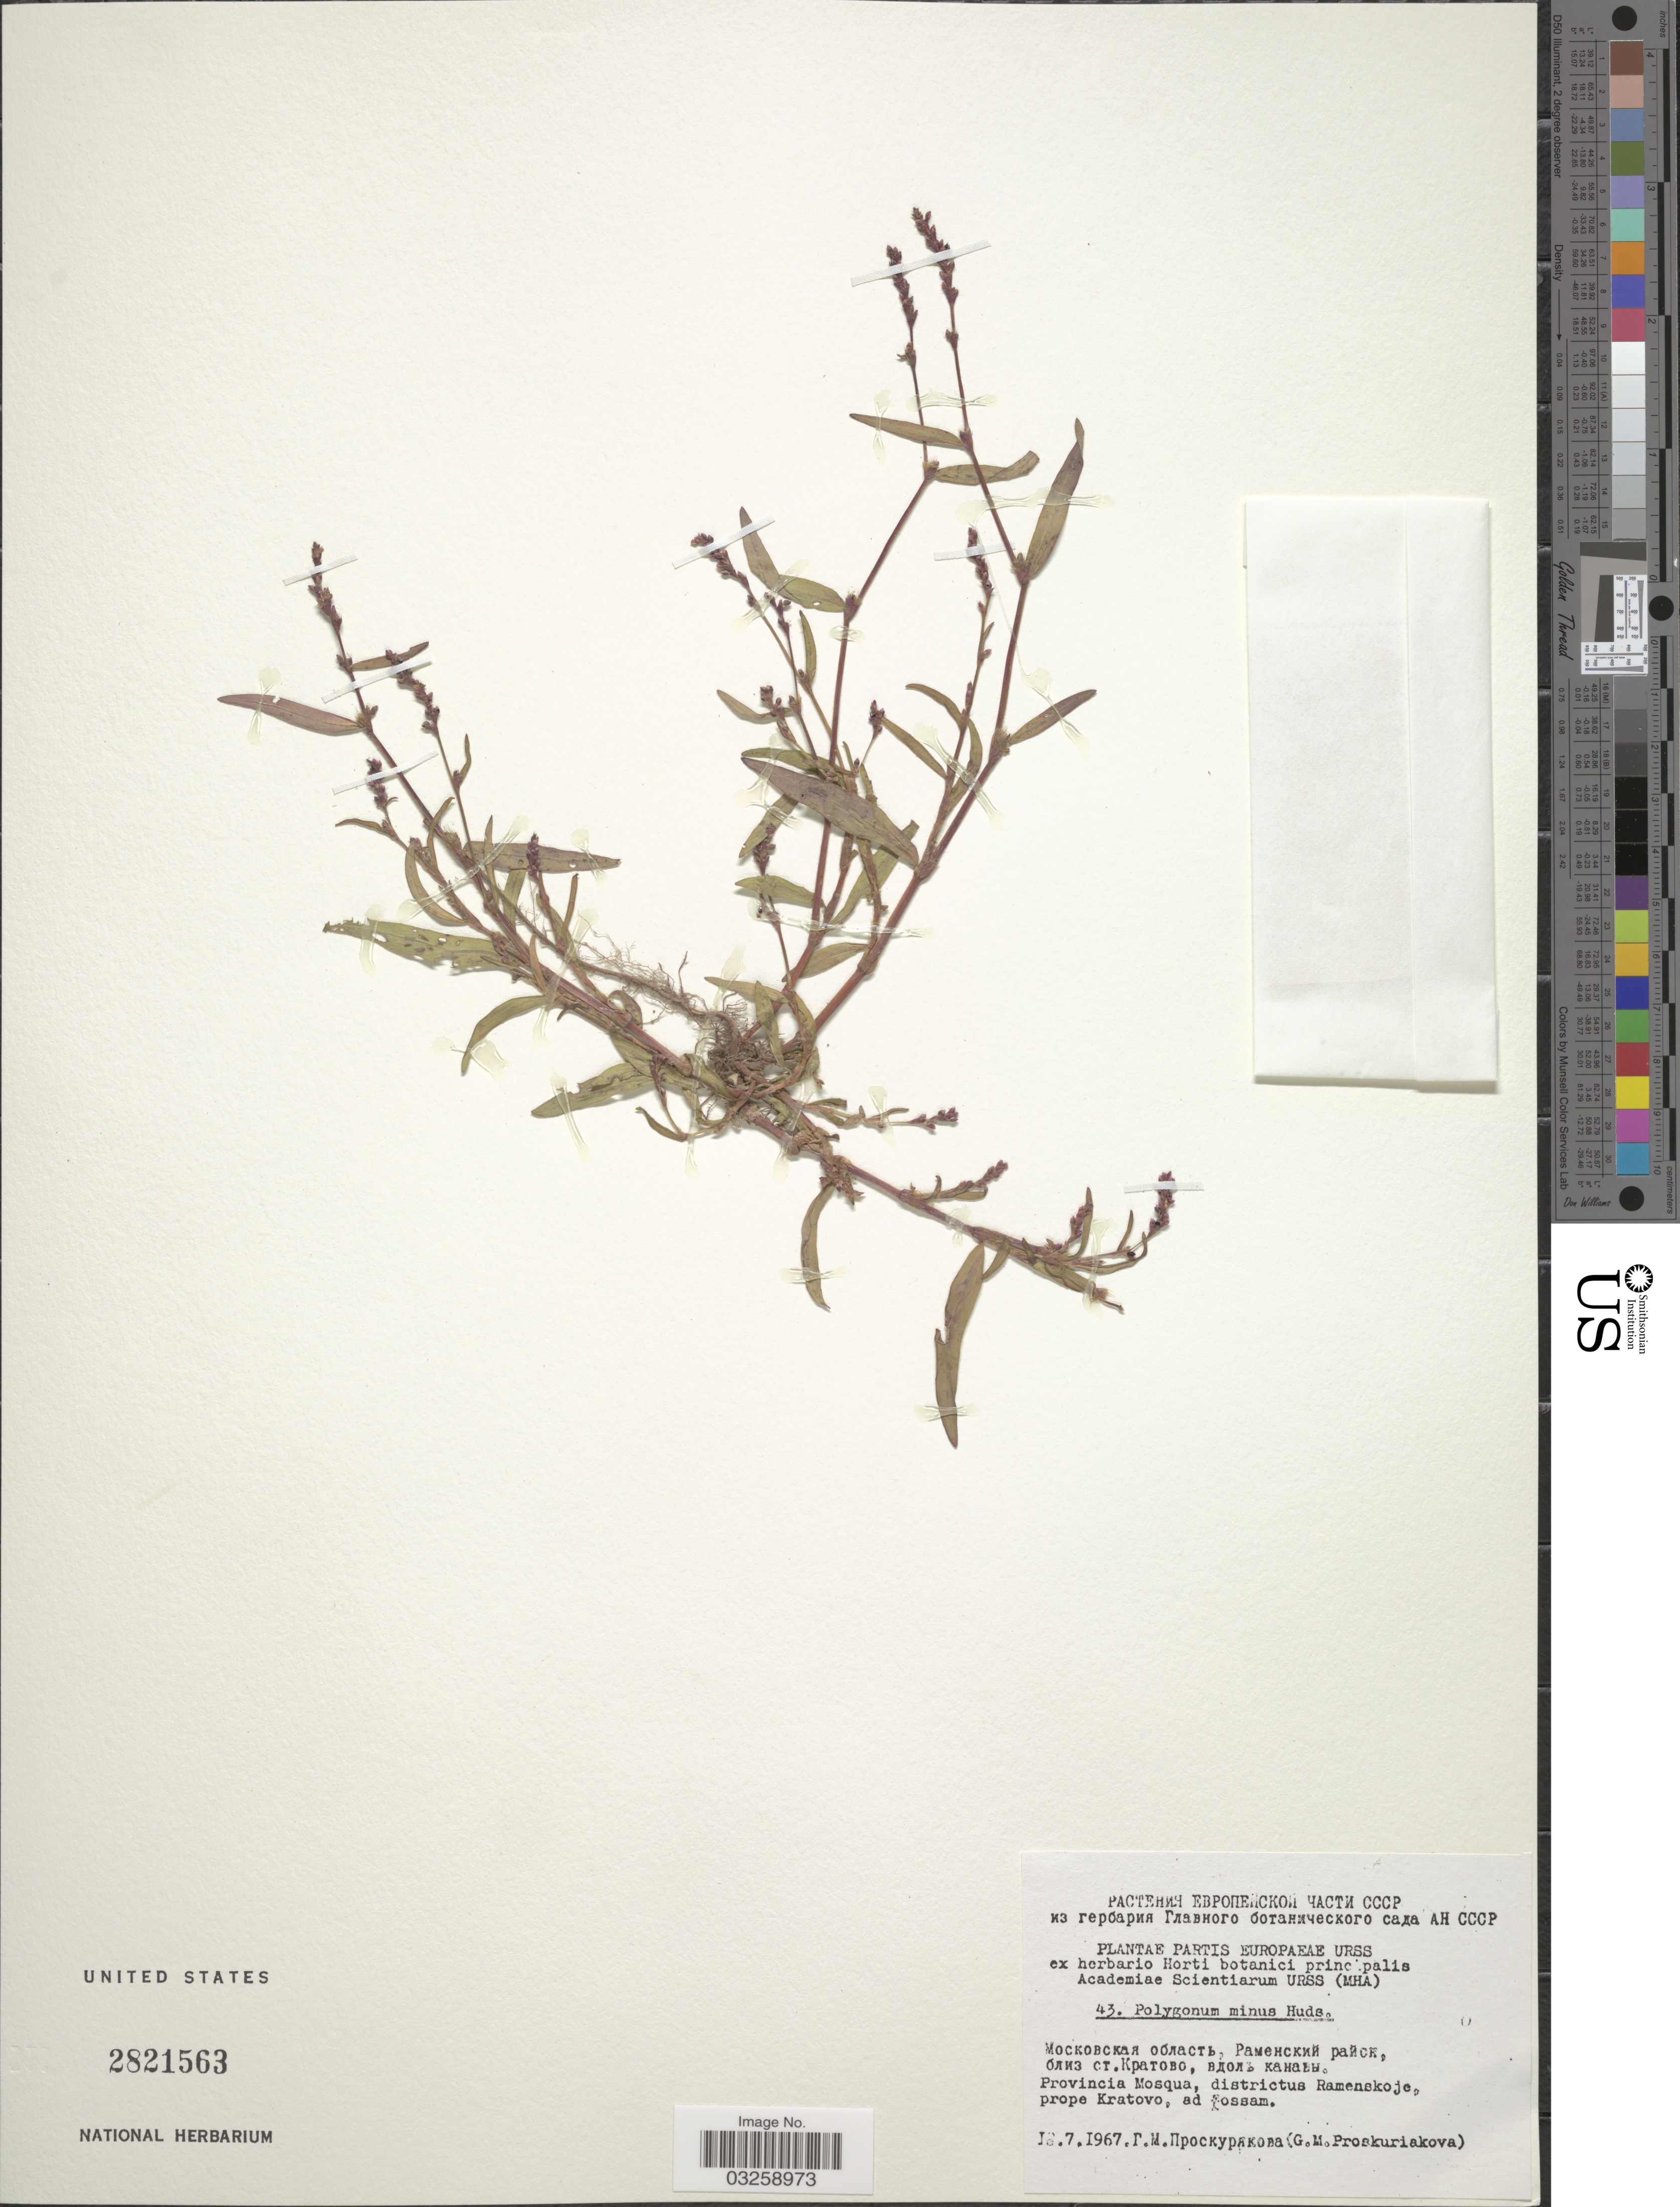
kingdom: Plantae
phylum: Tracheophyta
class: Magnoliopsida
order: Caryophyllales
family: Polygonaceae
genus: Polygonum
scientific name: Polygonum minus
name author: Huds.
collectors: G. Proskuriakova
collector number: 43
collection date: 1967-07-18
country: North Macedonia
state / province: Kratovo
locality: Provincia Mosqua, districtus Ramenskoje, prope Kratovo, ad Sossam [interpreted].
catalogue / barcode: US 2821563